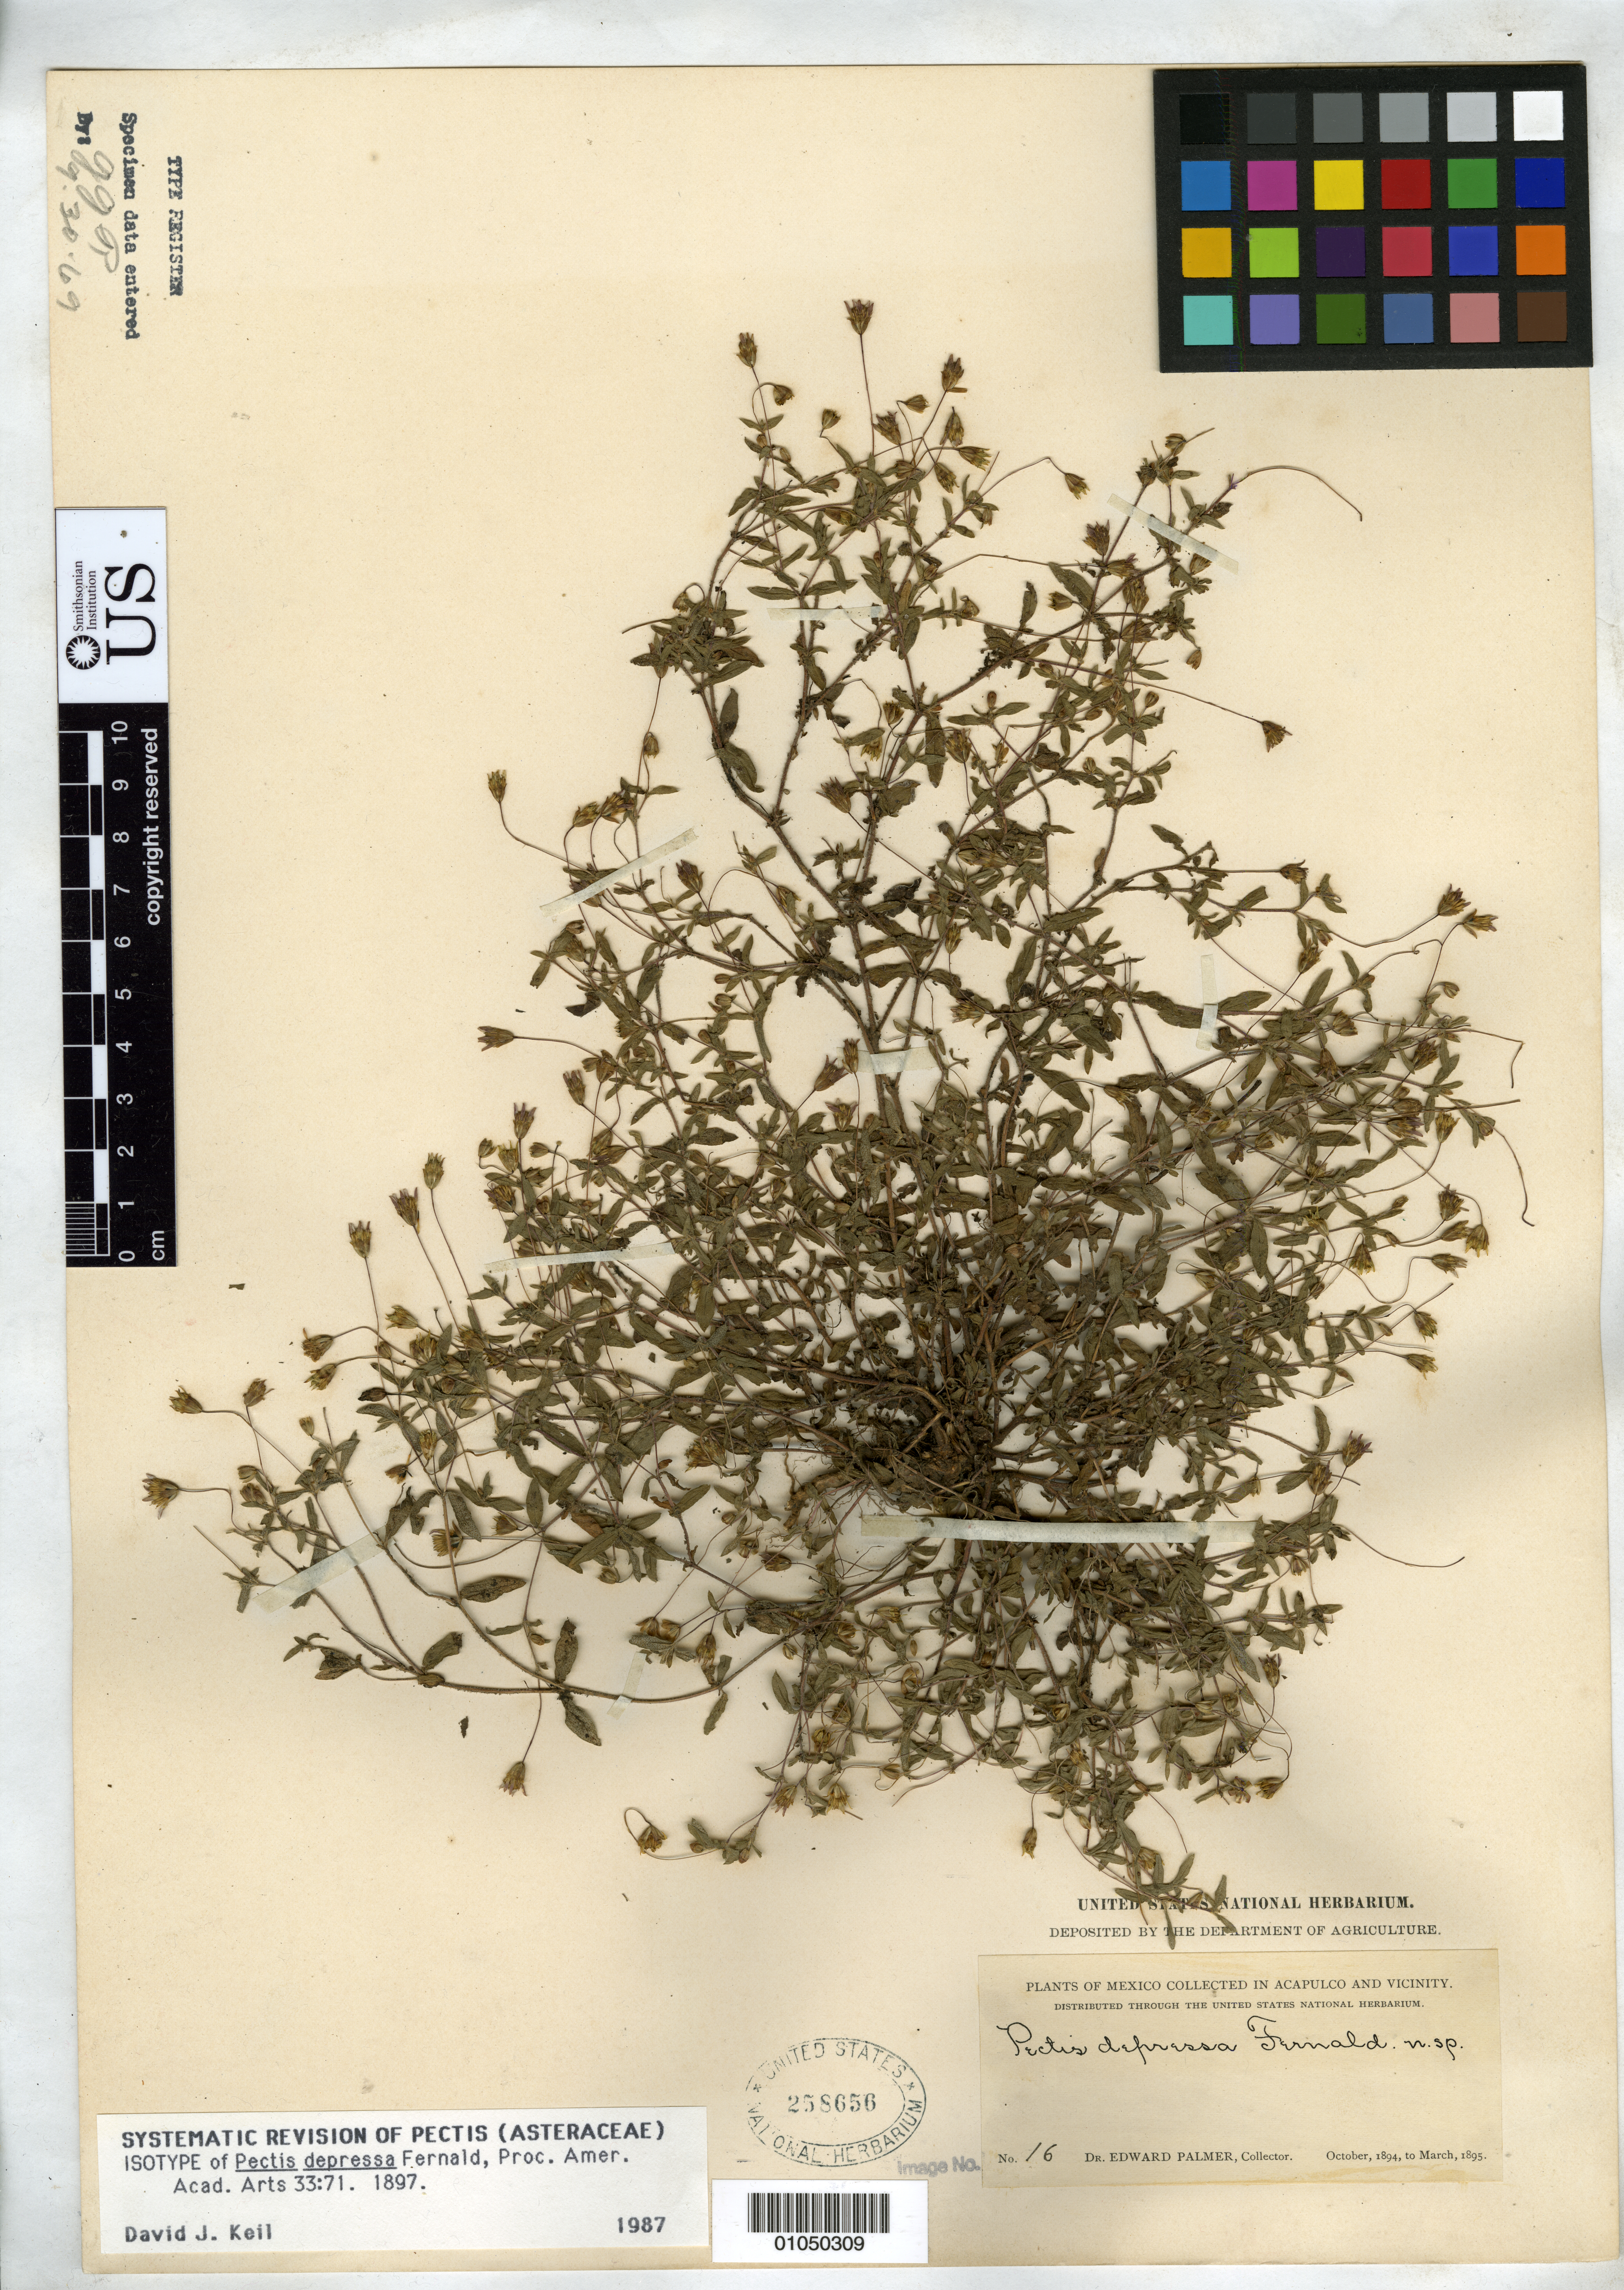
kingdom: Plantae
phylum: Tracheophyta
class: Magnoliopsida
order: Asterales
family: Asteraceae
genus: Pectis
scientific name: Pectis depressa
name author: Fernald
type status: Isotype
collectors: E. Palmer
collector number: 16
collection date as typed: Oct 1894 to -- Mar 1895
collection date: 1894-10/1895-03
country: Mexico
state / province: Guerrero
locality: Acapulco.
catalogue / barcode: US 258656